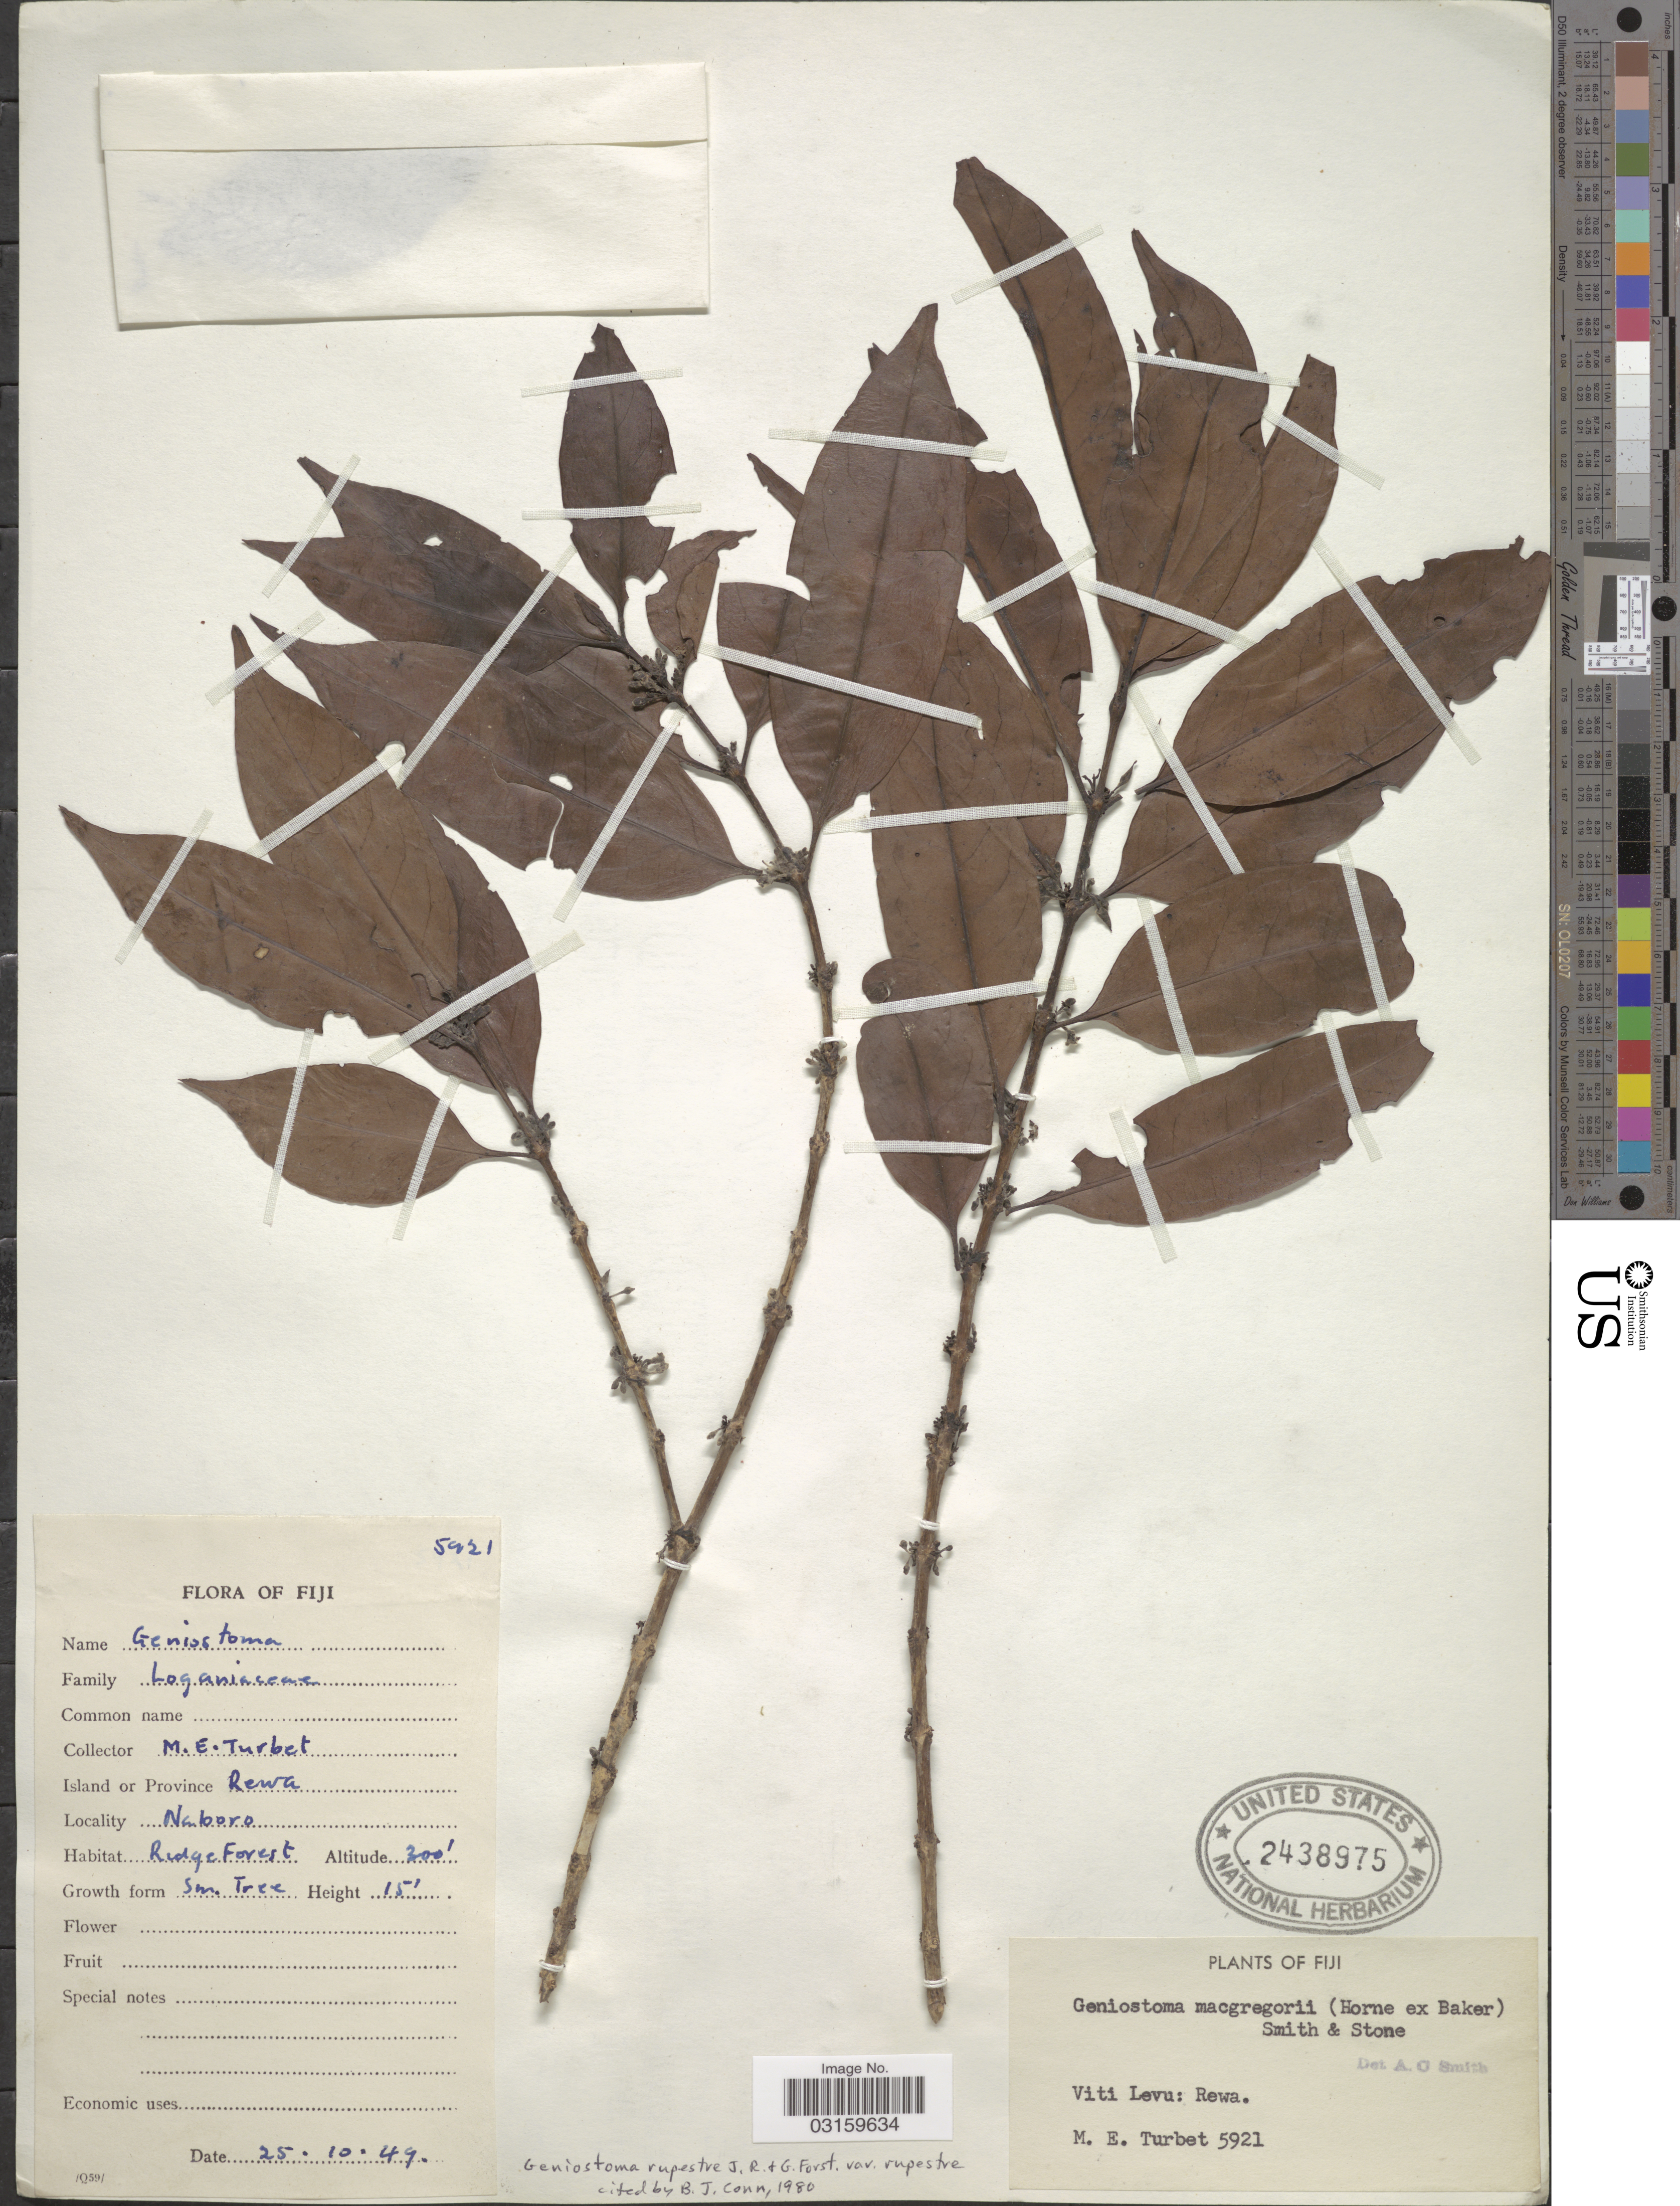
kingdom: Plantae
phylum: Tracheophyta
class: Magnoliopsida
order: Gentianales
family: Loganiaceae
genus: Geniostoma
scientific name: Geniostoma rupestre var. rupestre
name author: J.R. Forst. & G. Forst.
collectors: M. Turbet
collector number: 5921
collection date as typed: Transcribed d/m/y: 25/10/49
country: Fiji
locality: Viti Levu: Rewa. Naboro.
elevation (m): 91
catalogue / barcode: US 2438975